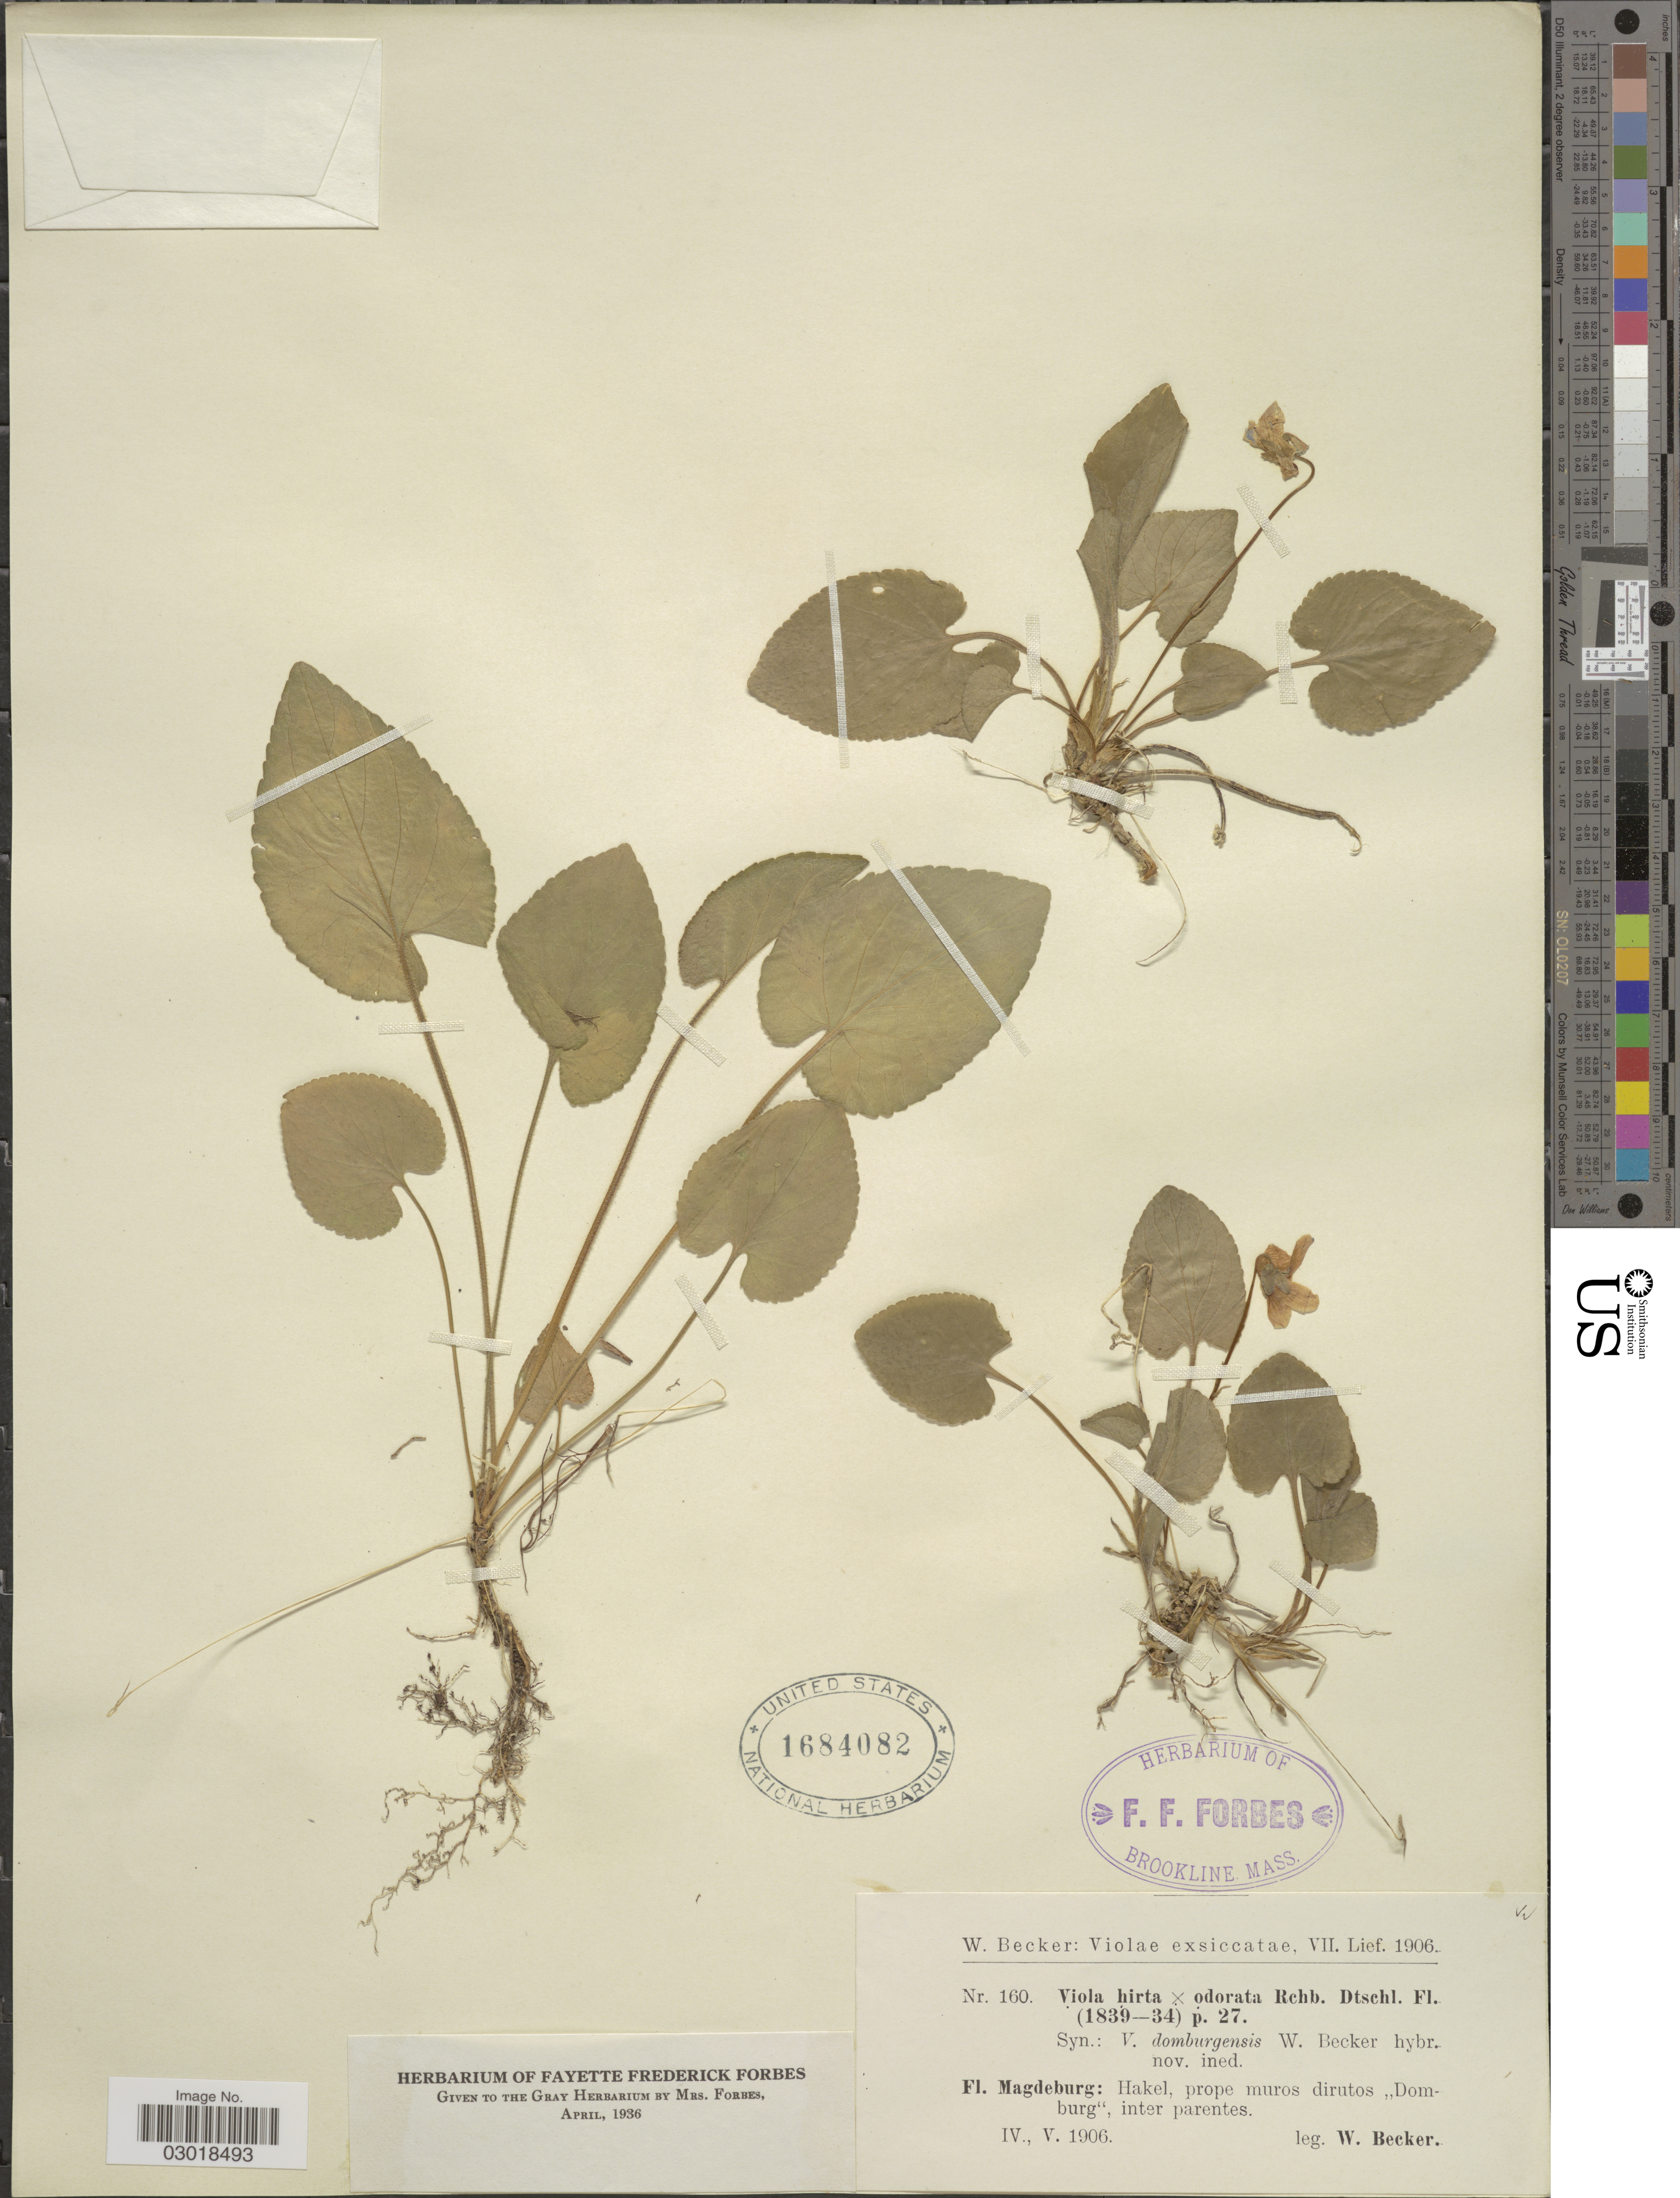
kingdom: Plantae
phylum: Tracheophyta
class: Magnoliopsida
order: Malpighiales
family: Violaceae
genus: Viola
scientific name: Viola hirta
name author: L.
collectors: W. Becker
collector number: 160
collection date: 1906-04/1906-05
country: Germany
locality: Magdeburg: Hakel, prope muros dirutos "Domburg", inter parentes.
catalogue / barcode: US 1684082